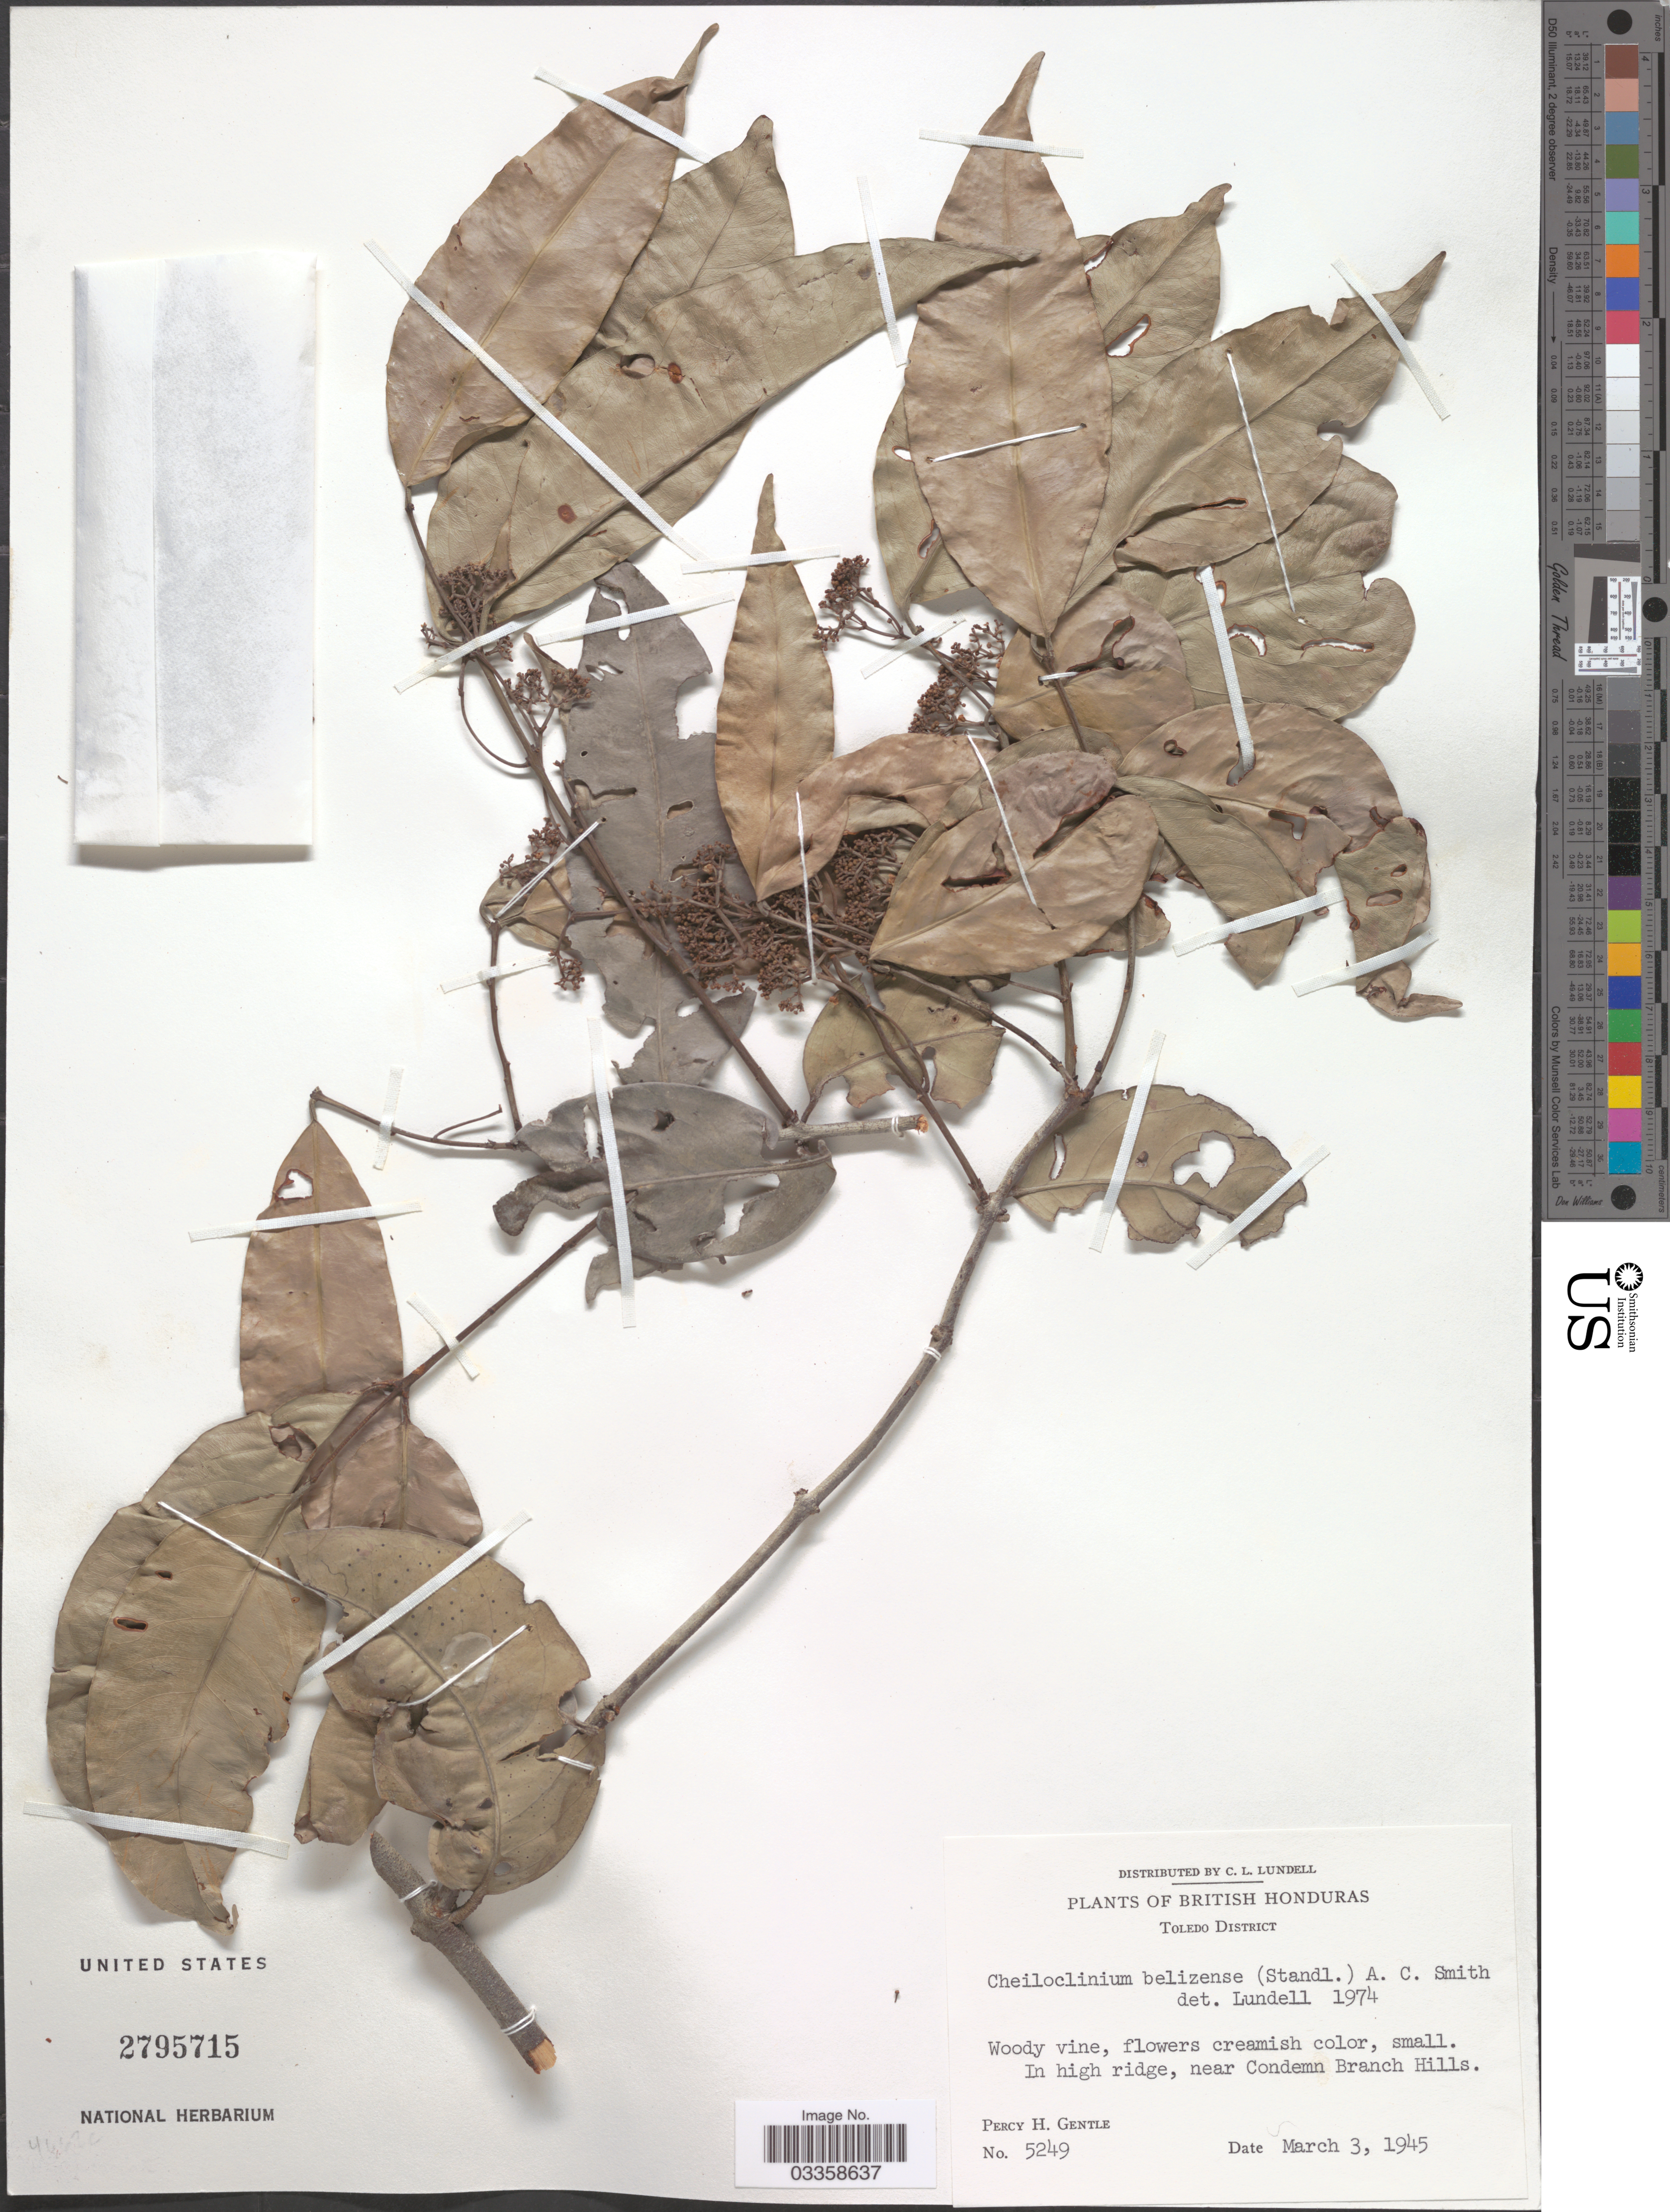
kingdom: Plantae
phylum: Tracheophyta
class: Magnoliopsida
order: Celastrales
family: Celastraceae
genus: Cheiloclinium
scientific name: Cheiloclinium belizense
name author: (Standl.) A.C. Sm.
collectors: P. H. Gentle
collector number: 5249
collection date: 1945-03-03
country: Belize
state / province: Toledo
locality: British Honduras, Toledo District, In high ridge, near Condemn Branch Hills.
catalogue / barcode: US 2795715